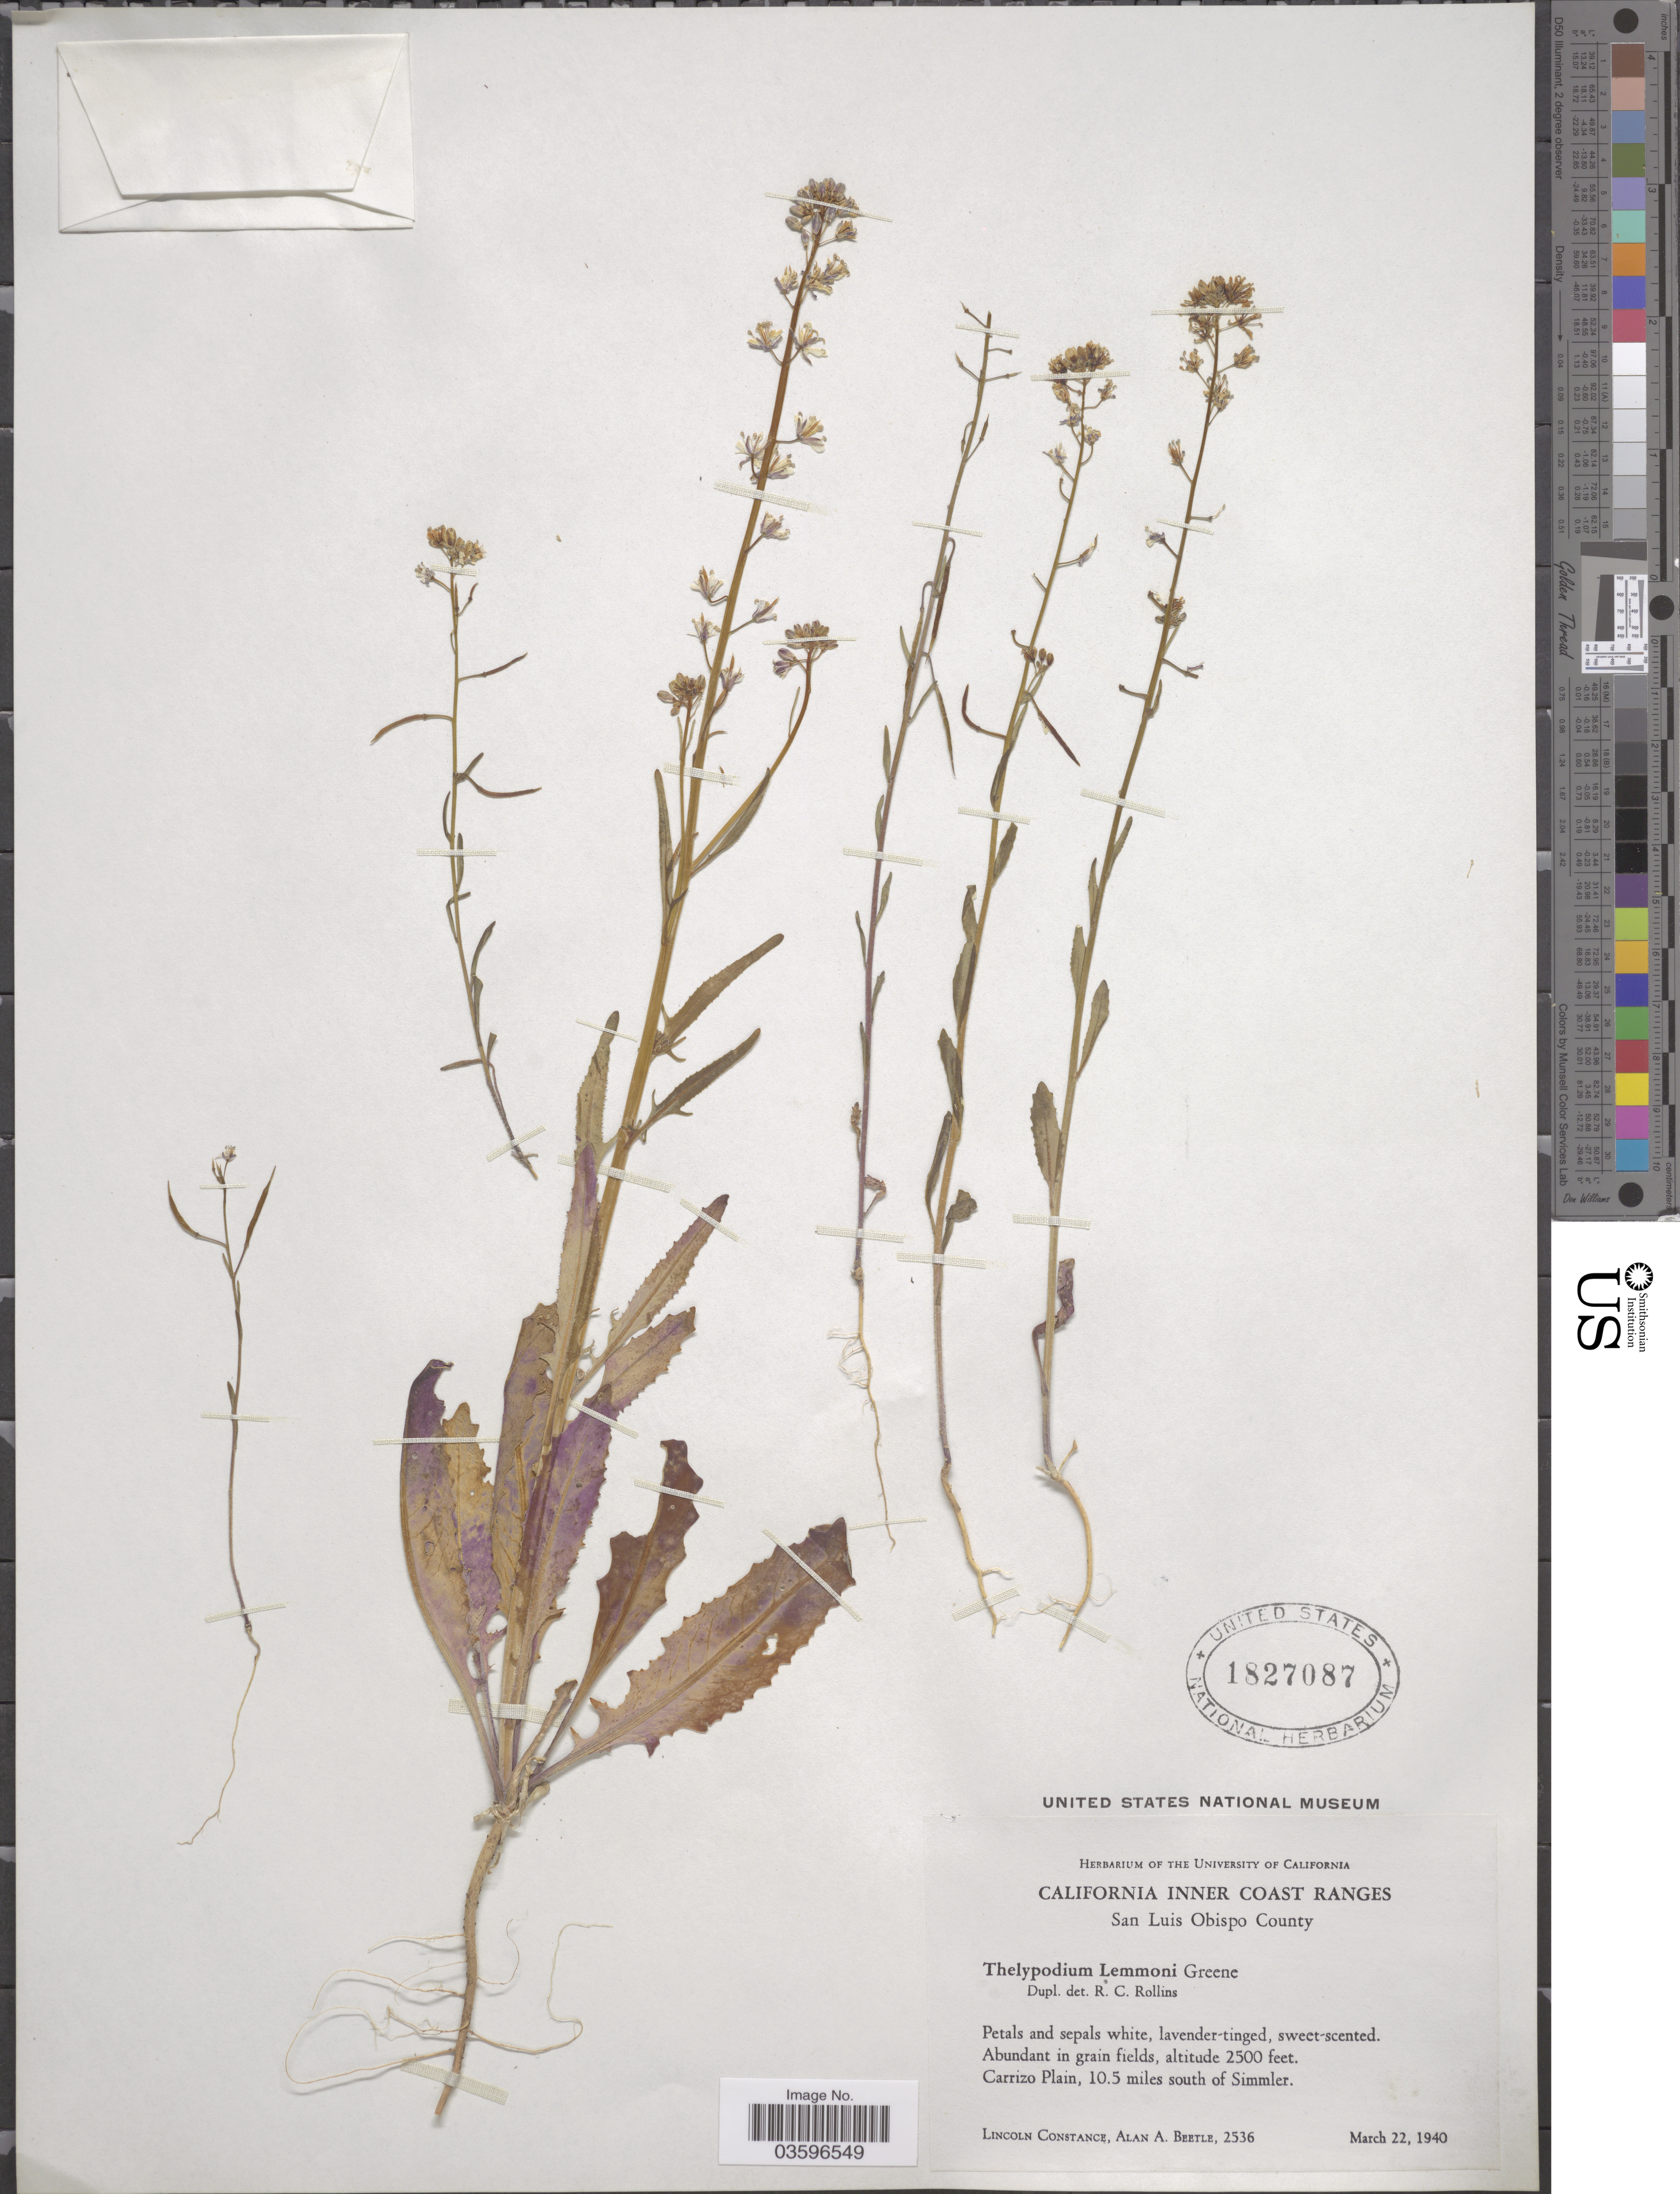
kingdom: Plantae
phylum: Tracheophyta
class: Magnoliopsida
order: Brassicales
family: Brassicaceae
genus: Thelypodium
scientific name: Thelypodium lemmonii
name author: Greene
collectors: L. Constance & A. A. Beetle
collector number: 2536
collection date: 1940-03-22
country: United States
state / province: California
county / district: San Luis Obispo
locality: California Inner Coast Ranges. San Luis Obispo County. Carrizo Plain, 10.5 miles south of Simmler.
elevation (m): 762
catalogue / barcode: US 1827087